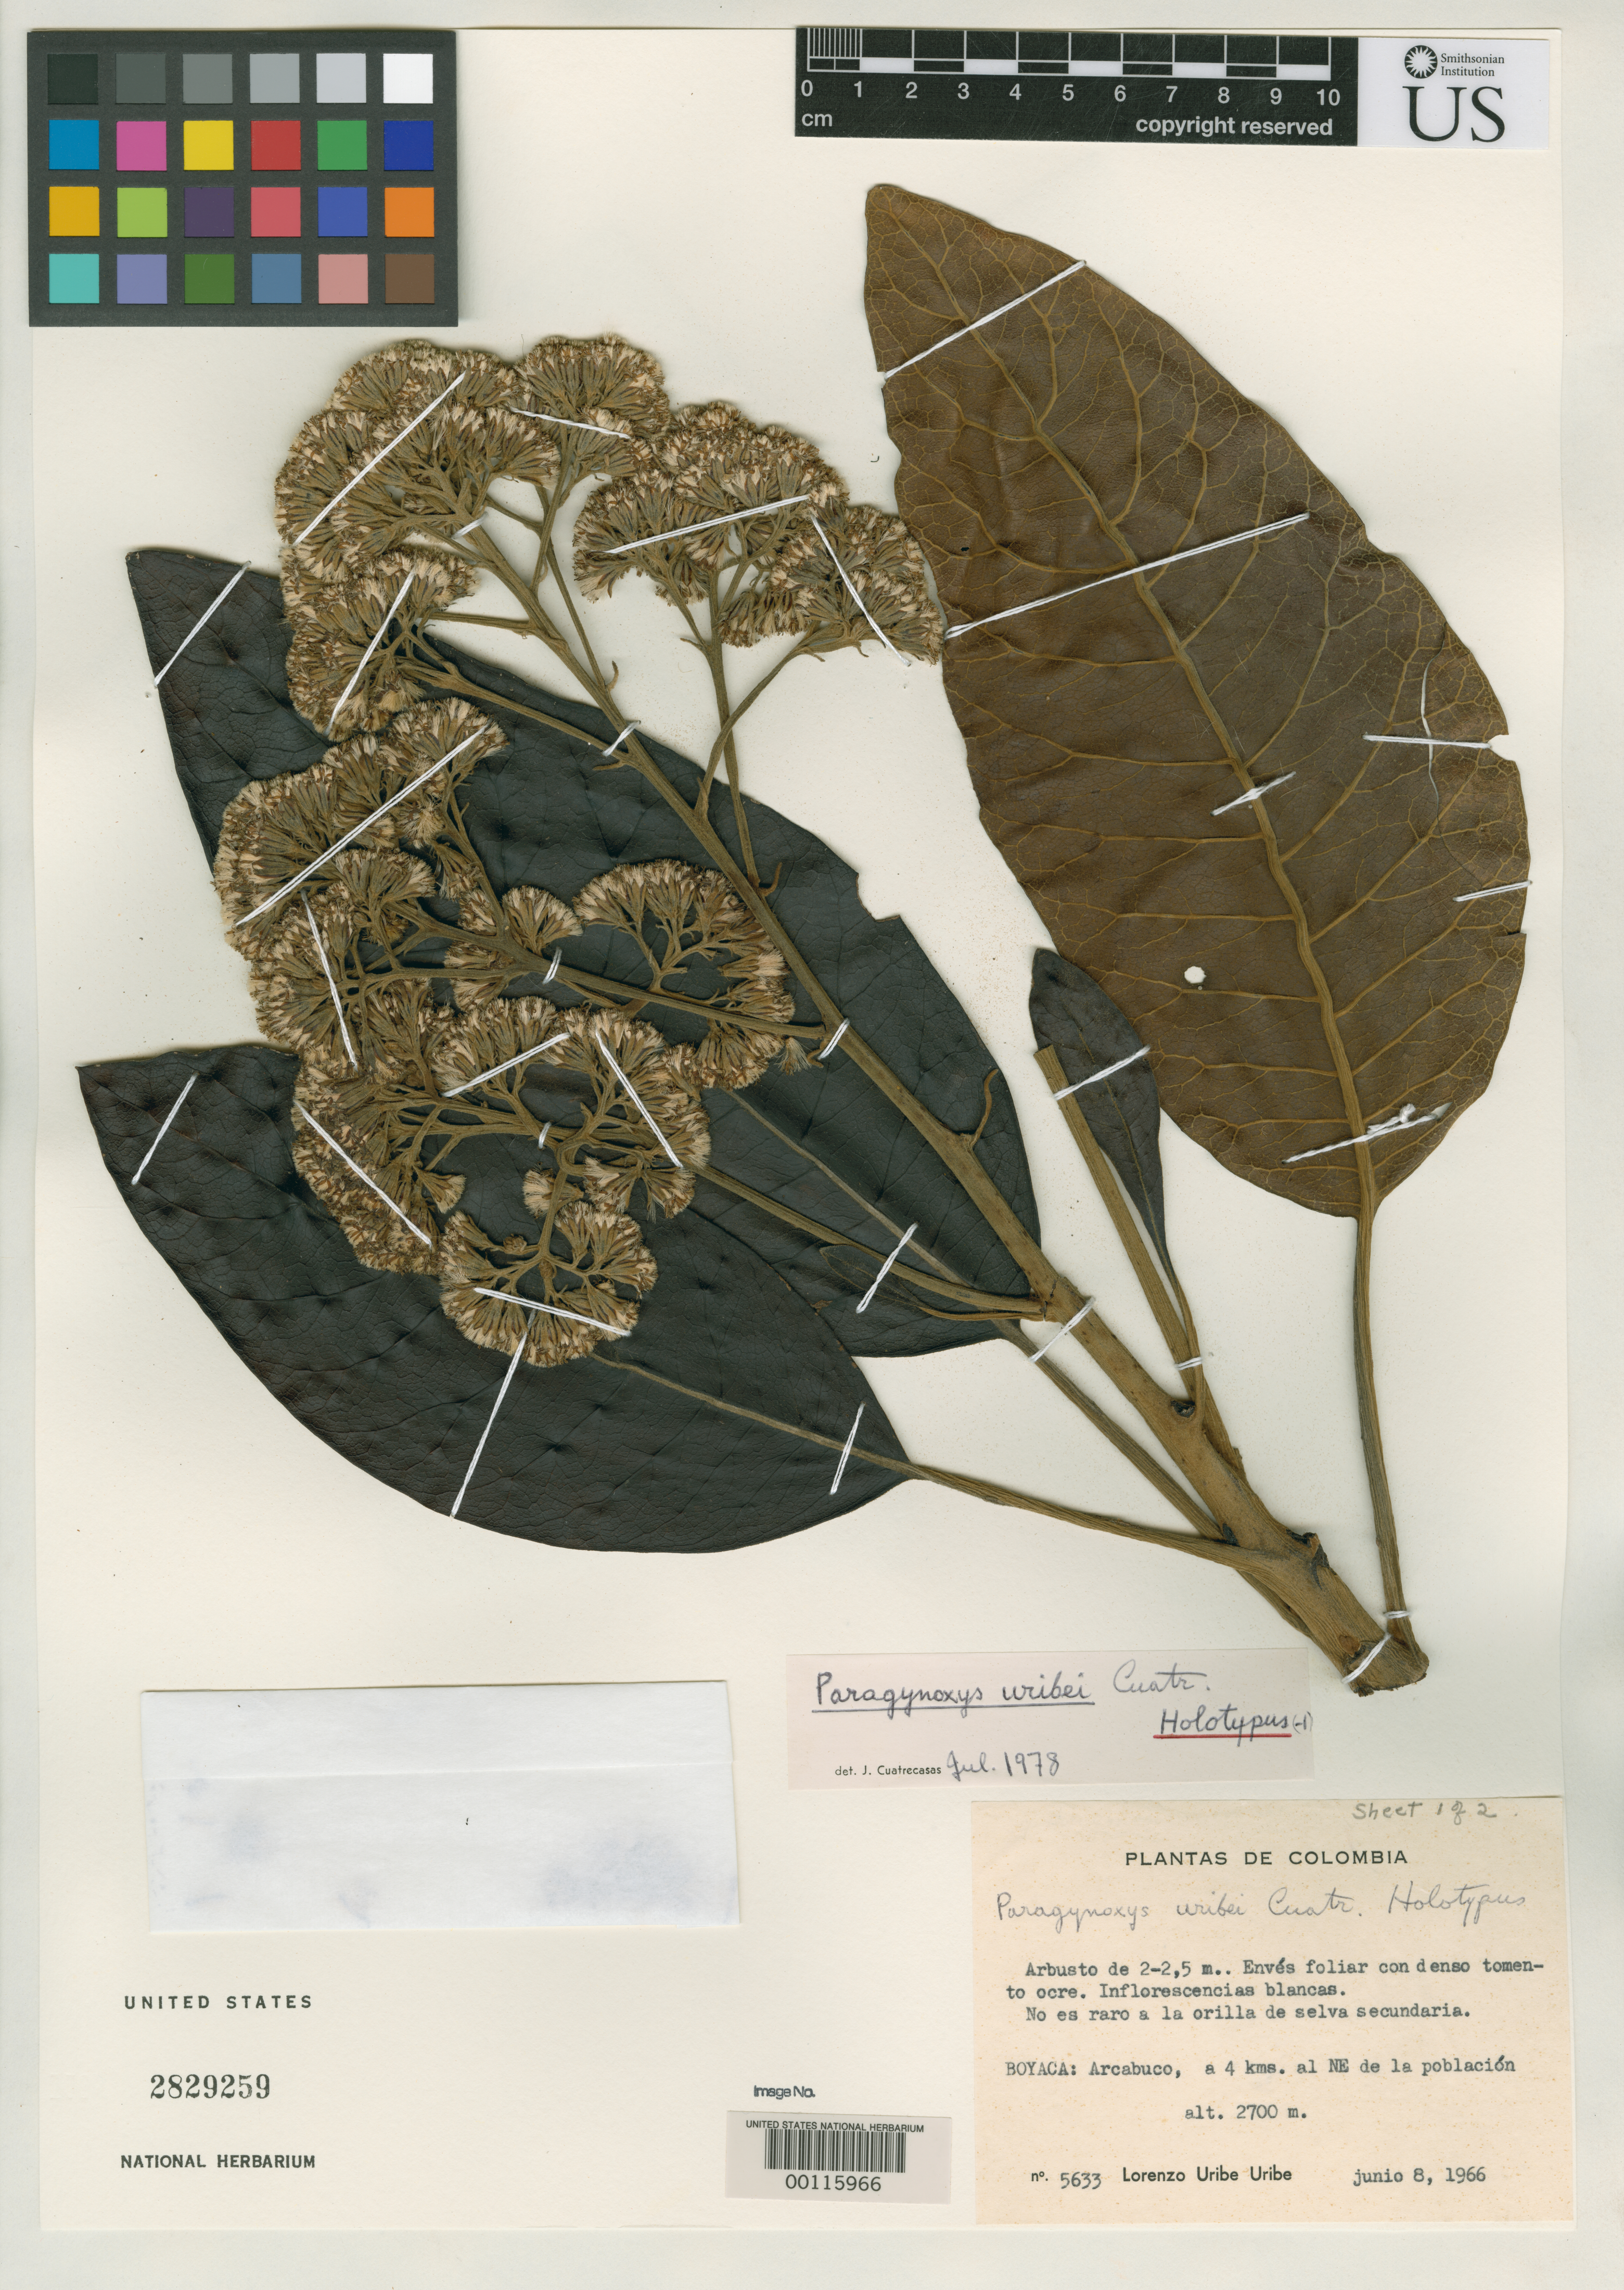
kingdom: Plantae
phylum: Tracheophyta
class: Magnoliopsida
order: Asterales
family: Asteraceae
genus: Paragynoxys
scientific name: Paragynoxys uribei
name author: Cuatrec.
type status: Holotype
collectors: L. Uribe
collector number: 5633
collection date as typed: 08 Jun 1966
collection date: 1966-06-08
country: Colombia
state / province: Boyacá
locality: Arcabuco, 4 km. NE of town.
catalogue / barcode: US 2829259